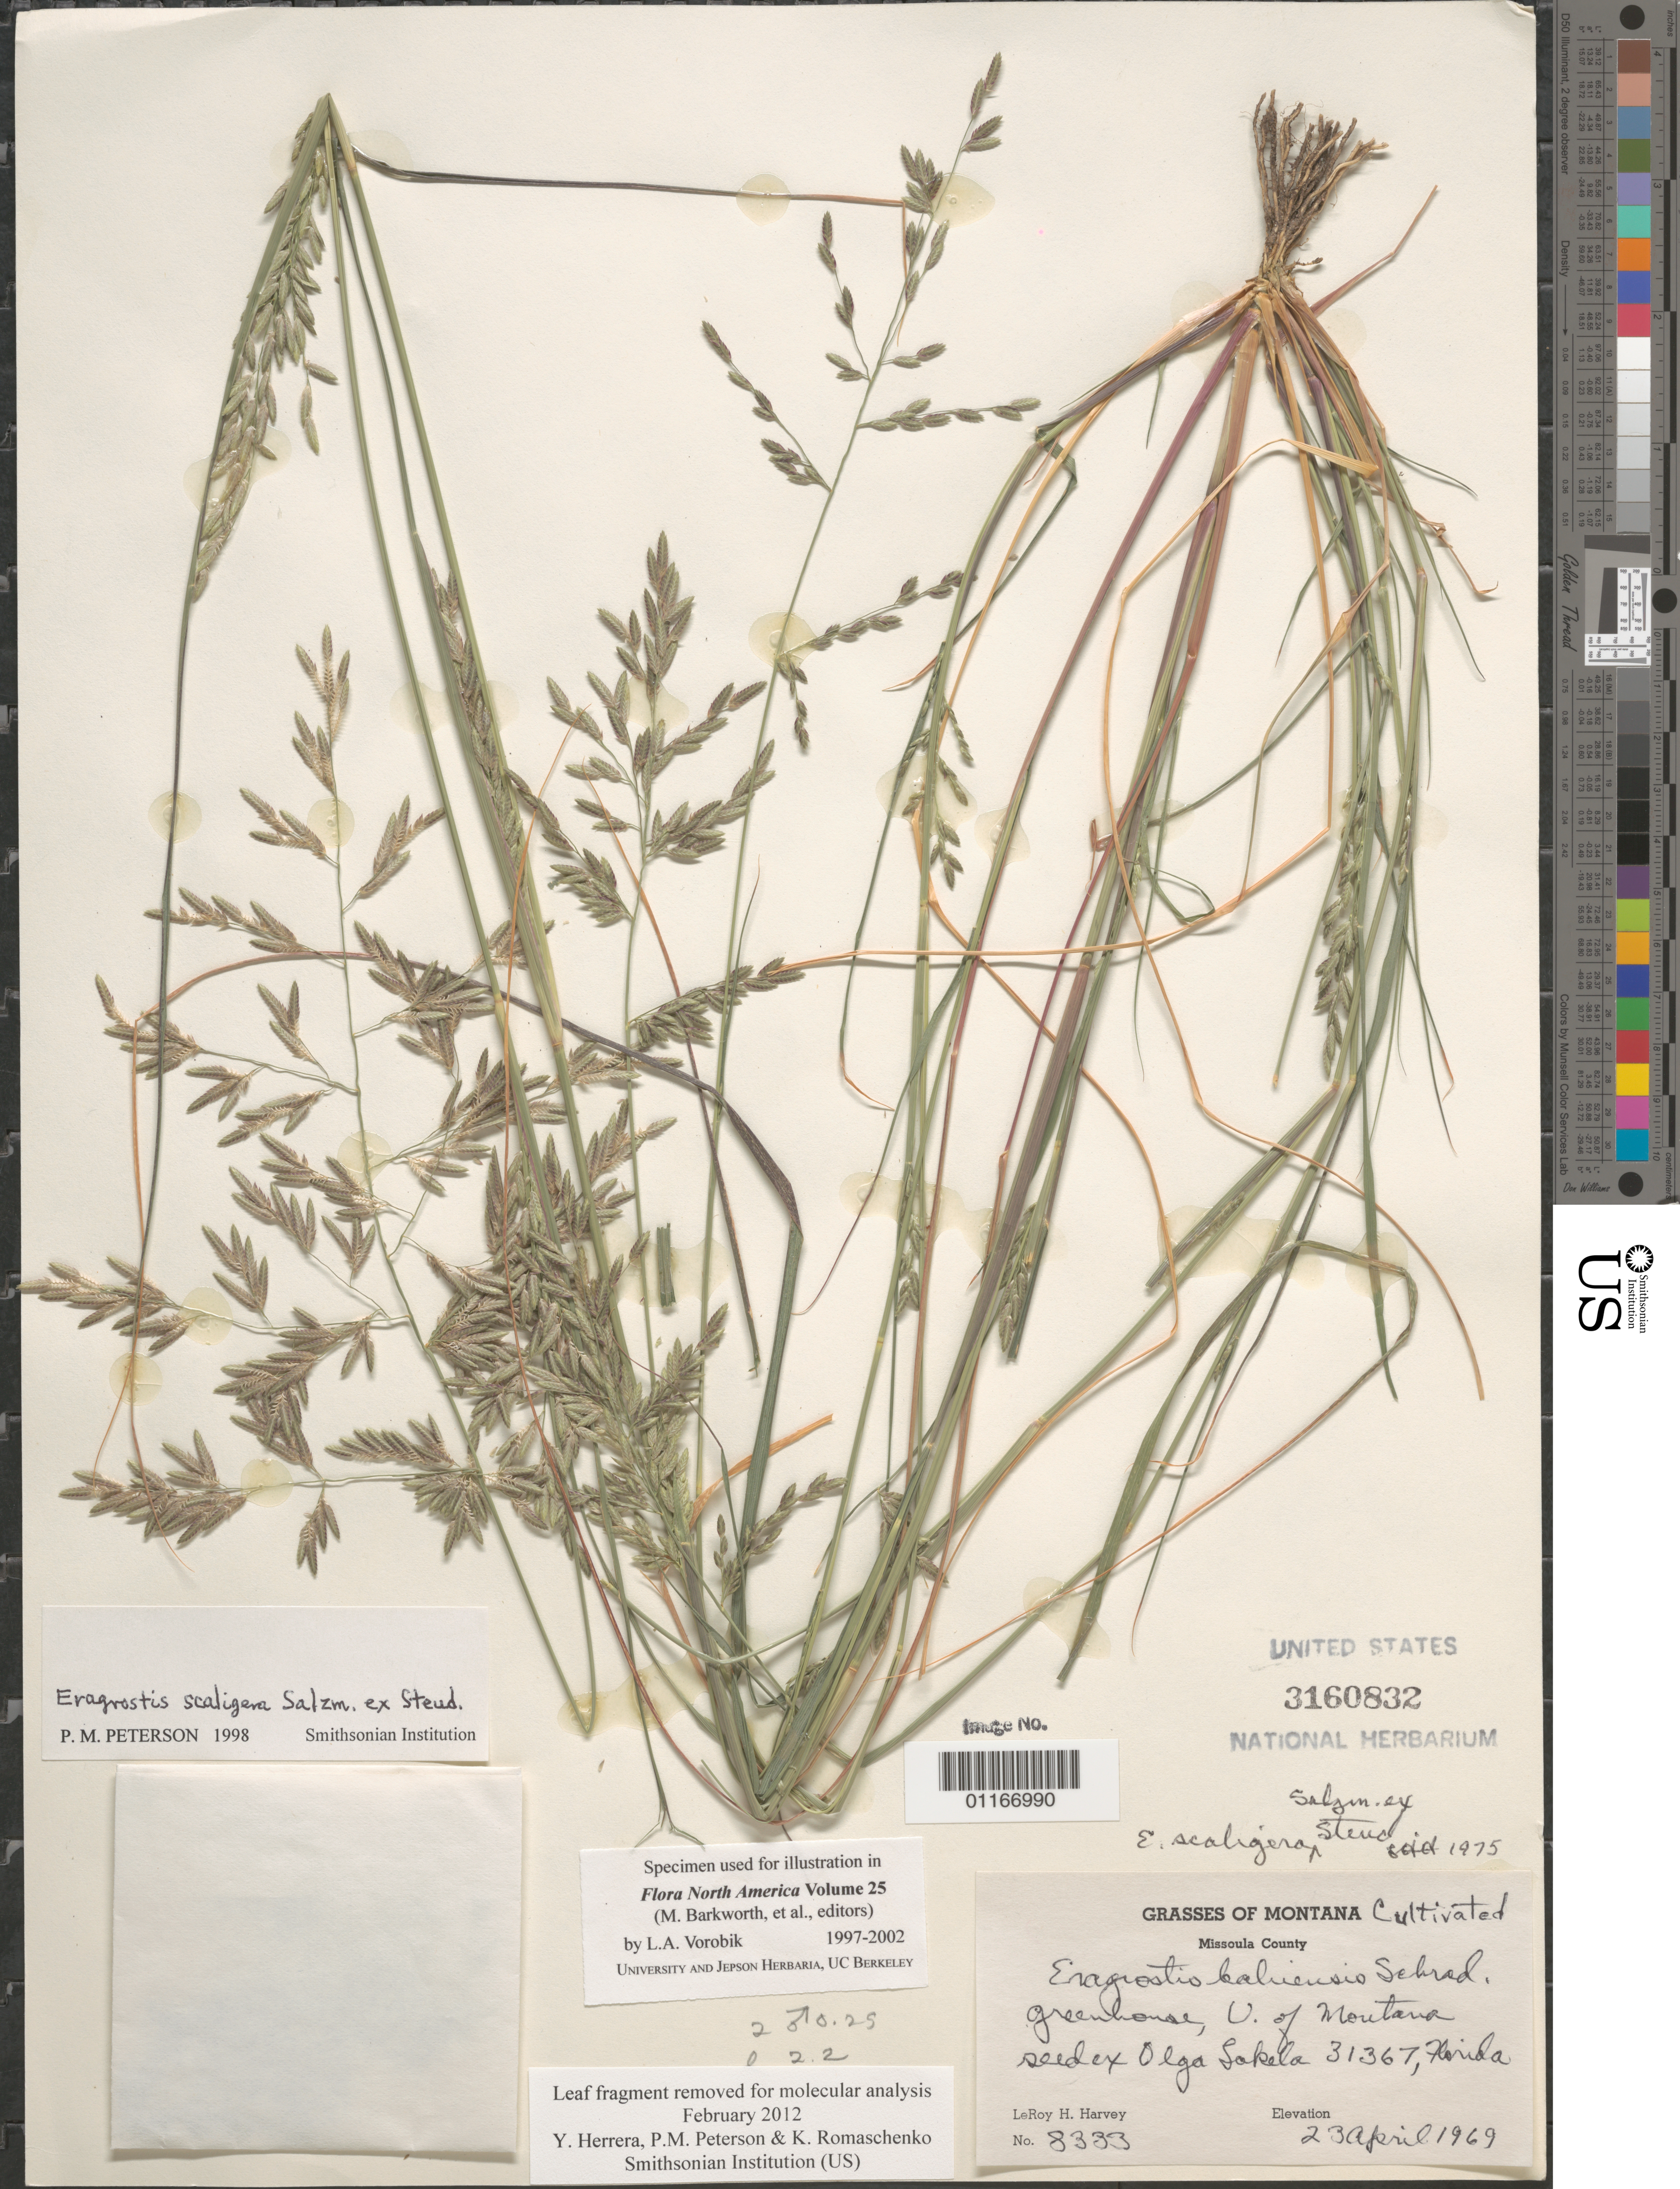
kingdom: Plantae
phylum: Tracheophyta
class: Liliopsida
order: Poales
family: Poaceae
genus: Eragrostis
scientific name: Eragrostis scaligera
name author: Salzm. ex Steud.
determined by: Peterson, Paul M., (BOT), Smithsonian Institution - National Museum of Natural History (UNITED STATES)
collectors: L. H. Harvey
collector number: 8333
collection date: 1969-04-23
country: United States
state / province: Montana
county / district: Missoula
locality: University of Montana, seedex Olga Sakela 31367, Horida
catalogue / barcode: US 3160832